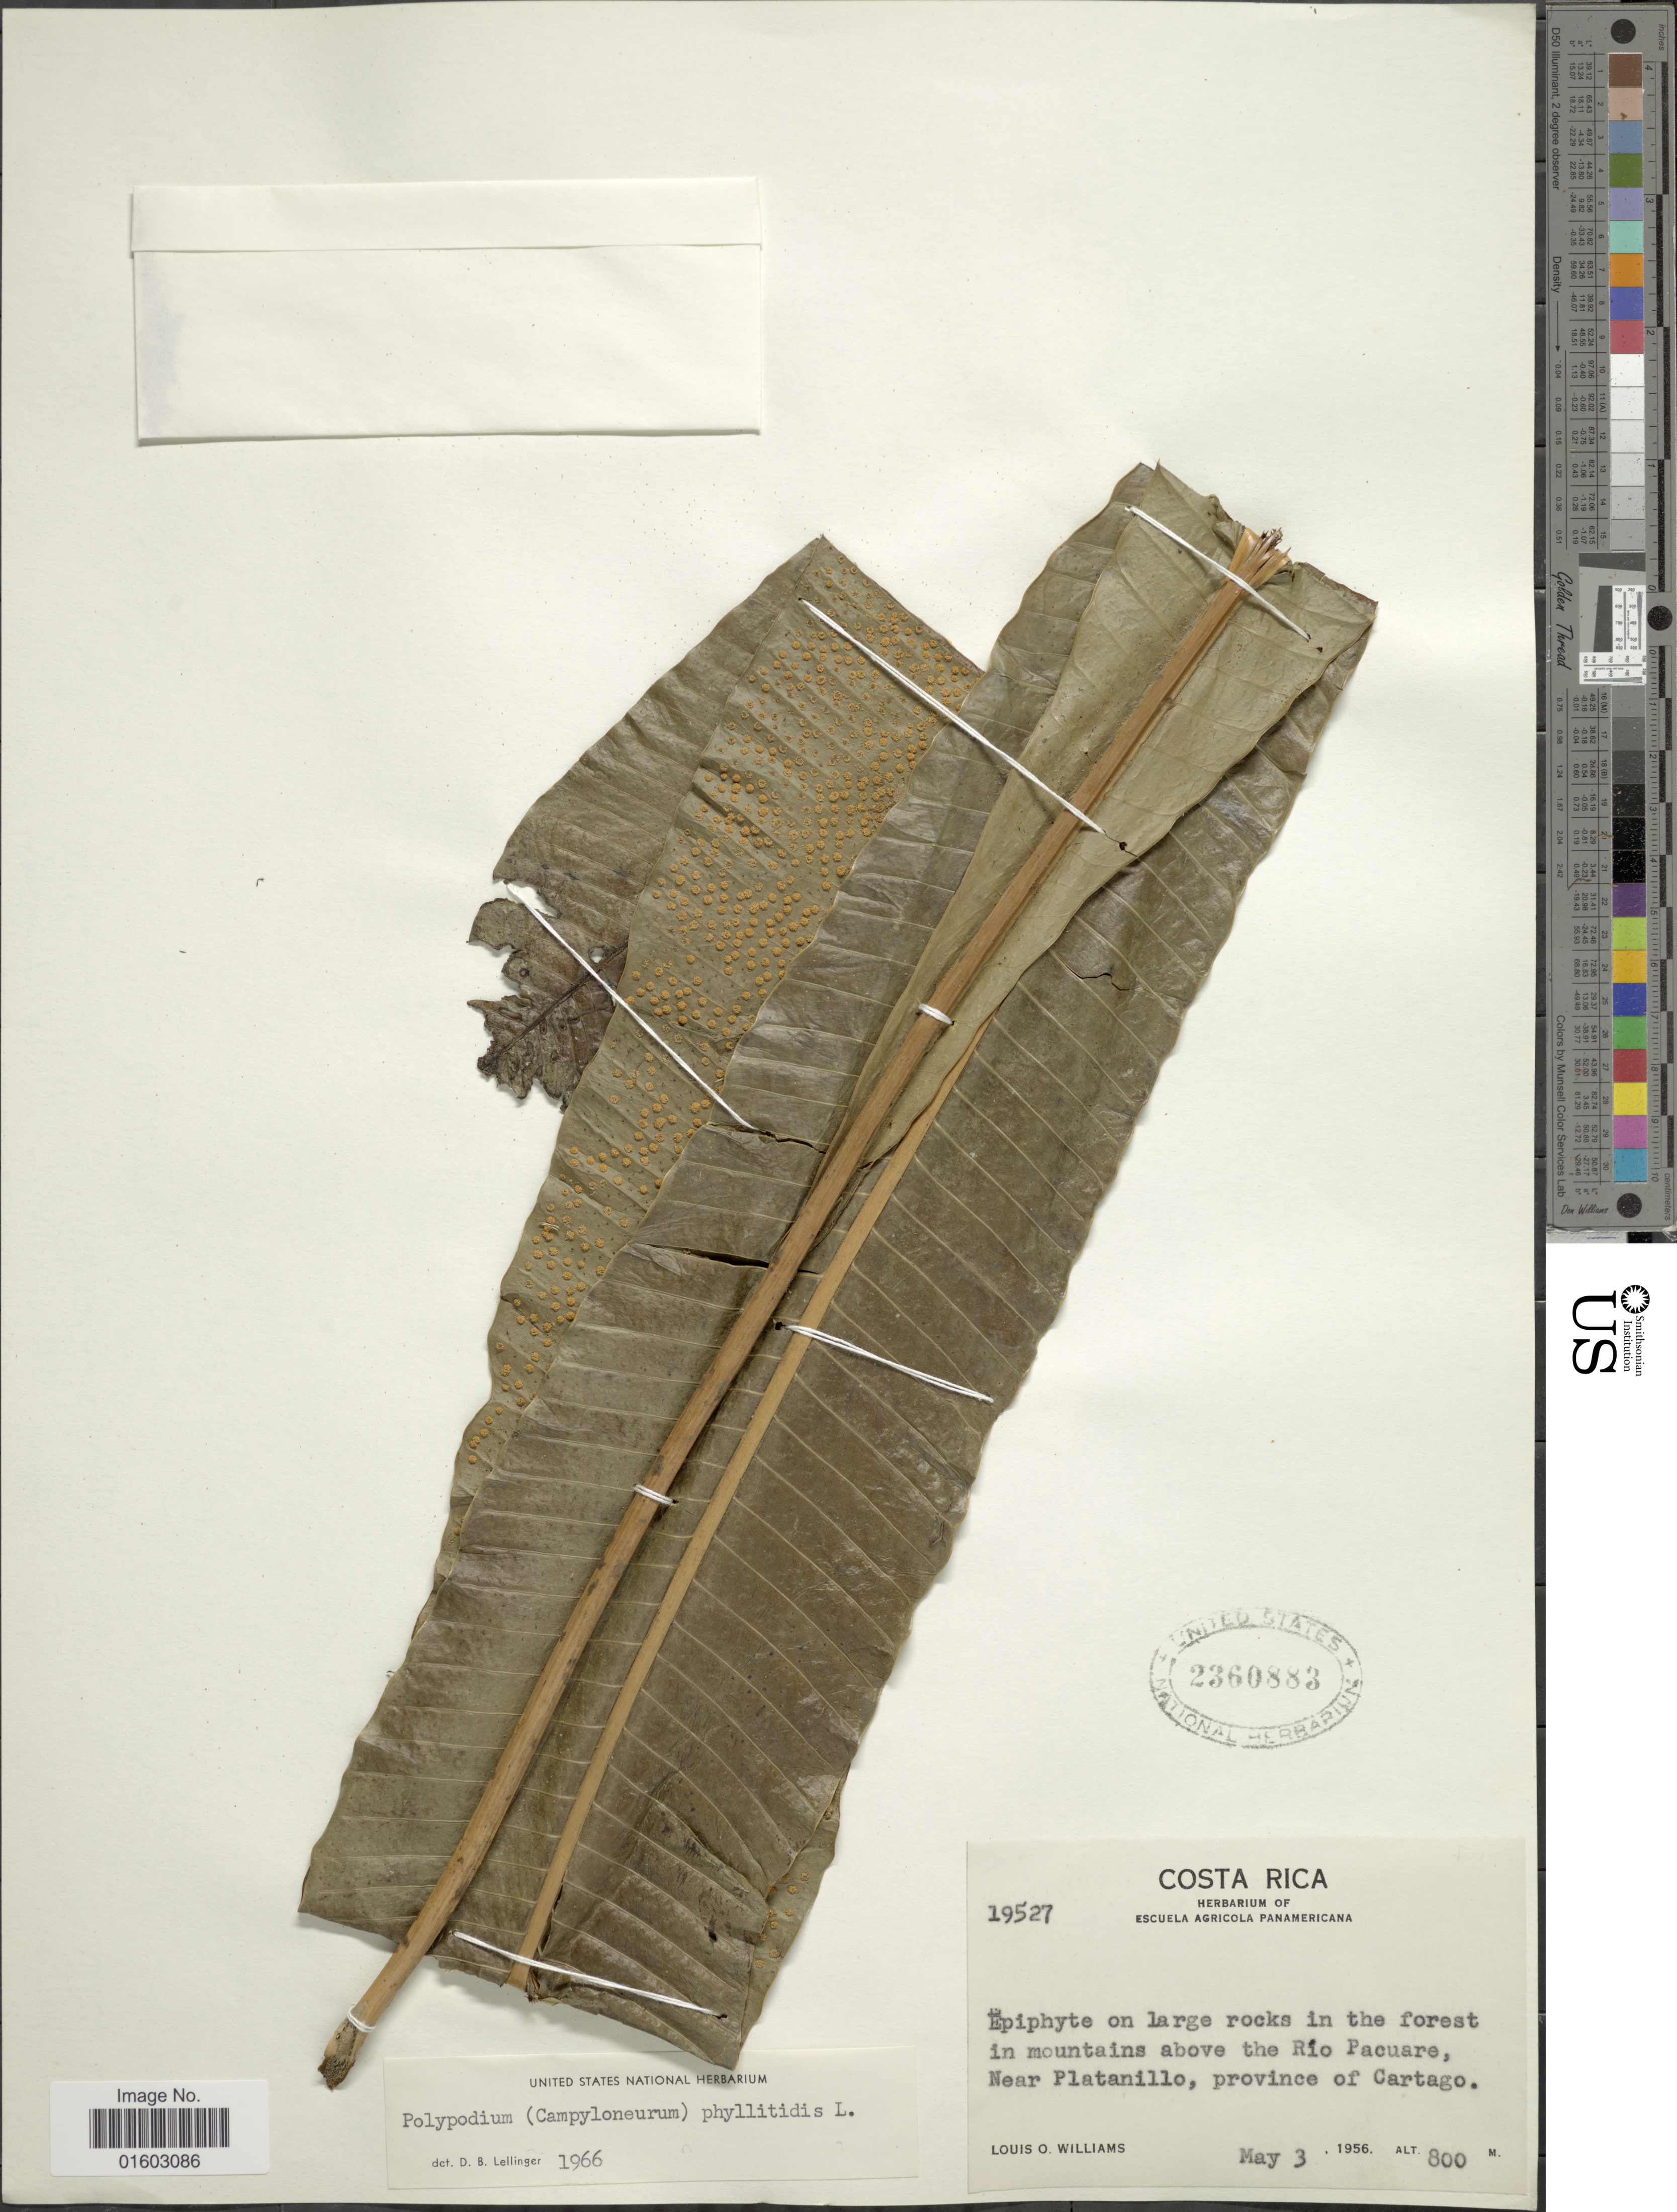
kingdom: Plantae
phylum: Tracheophyta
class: Polypodiopsida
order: Polypodiales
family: Polypodiaceae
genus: Campyloneurum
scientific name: Campyloneurum latum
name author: T. Moore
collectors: L. O. Williams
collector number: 19527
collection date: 1956-05-03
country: Costa Rica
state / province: Cartago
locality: In mountains above the Rio Pacuare,near Platanillo, province of Cartago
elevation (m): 800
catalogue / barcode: US 2360883